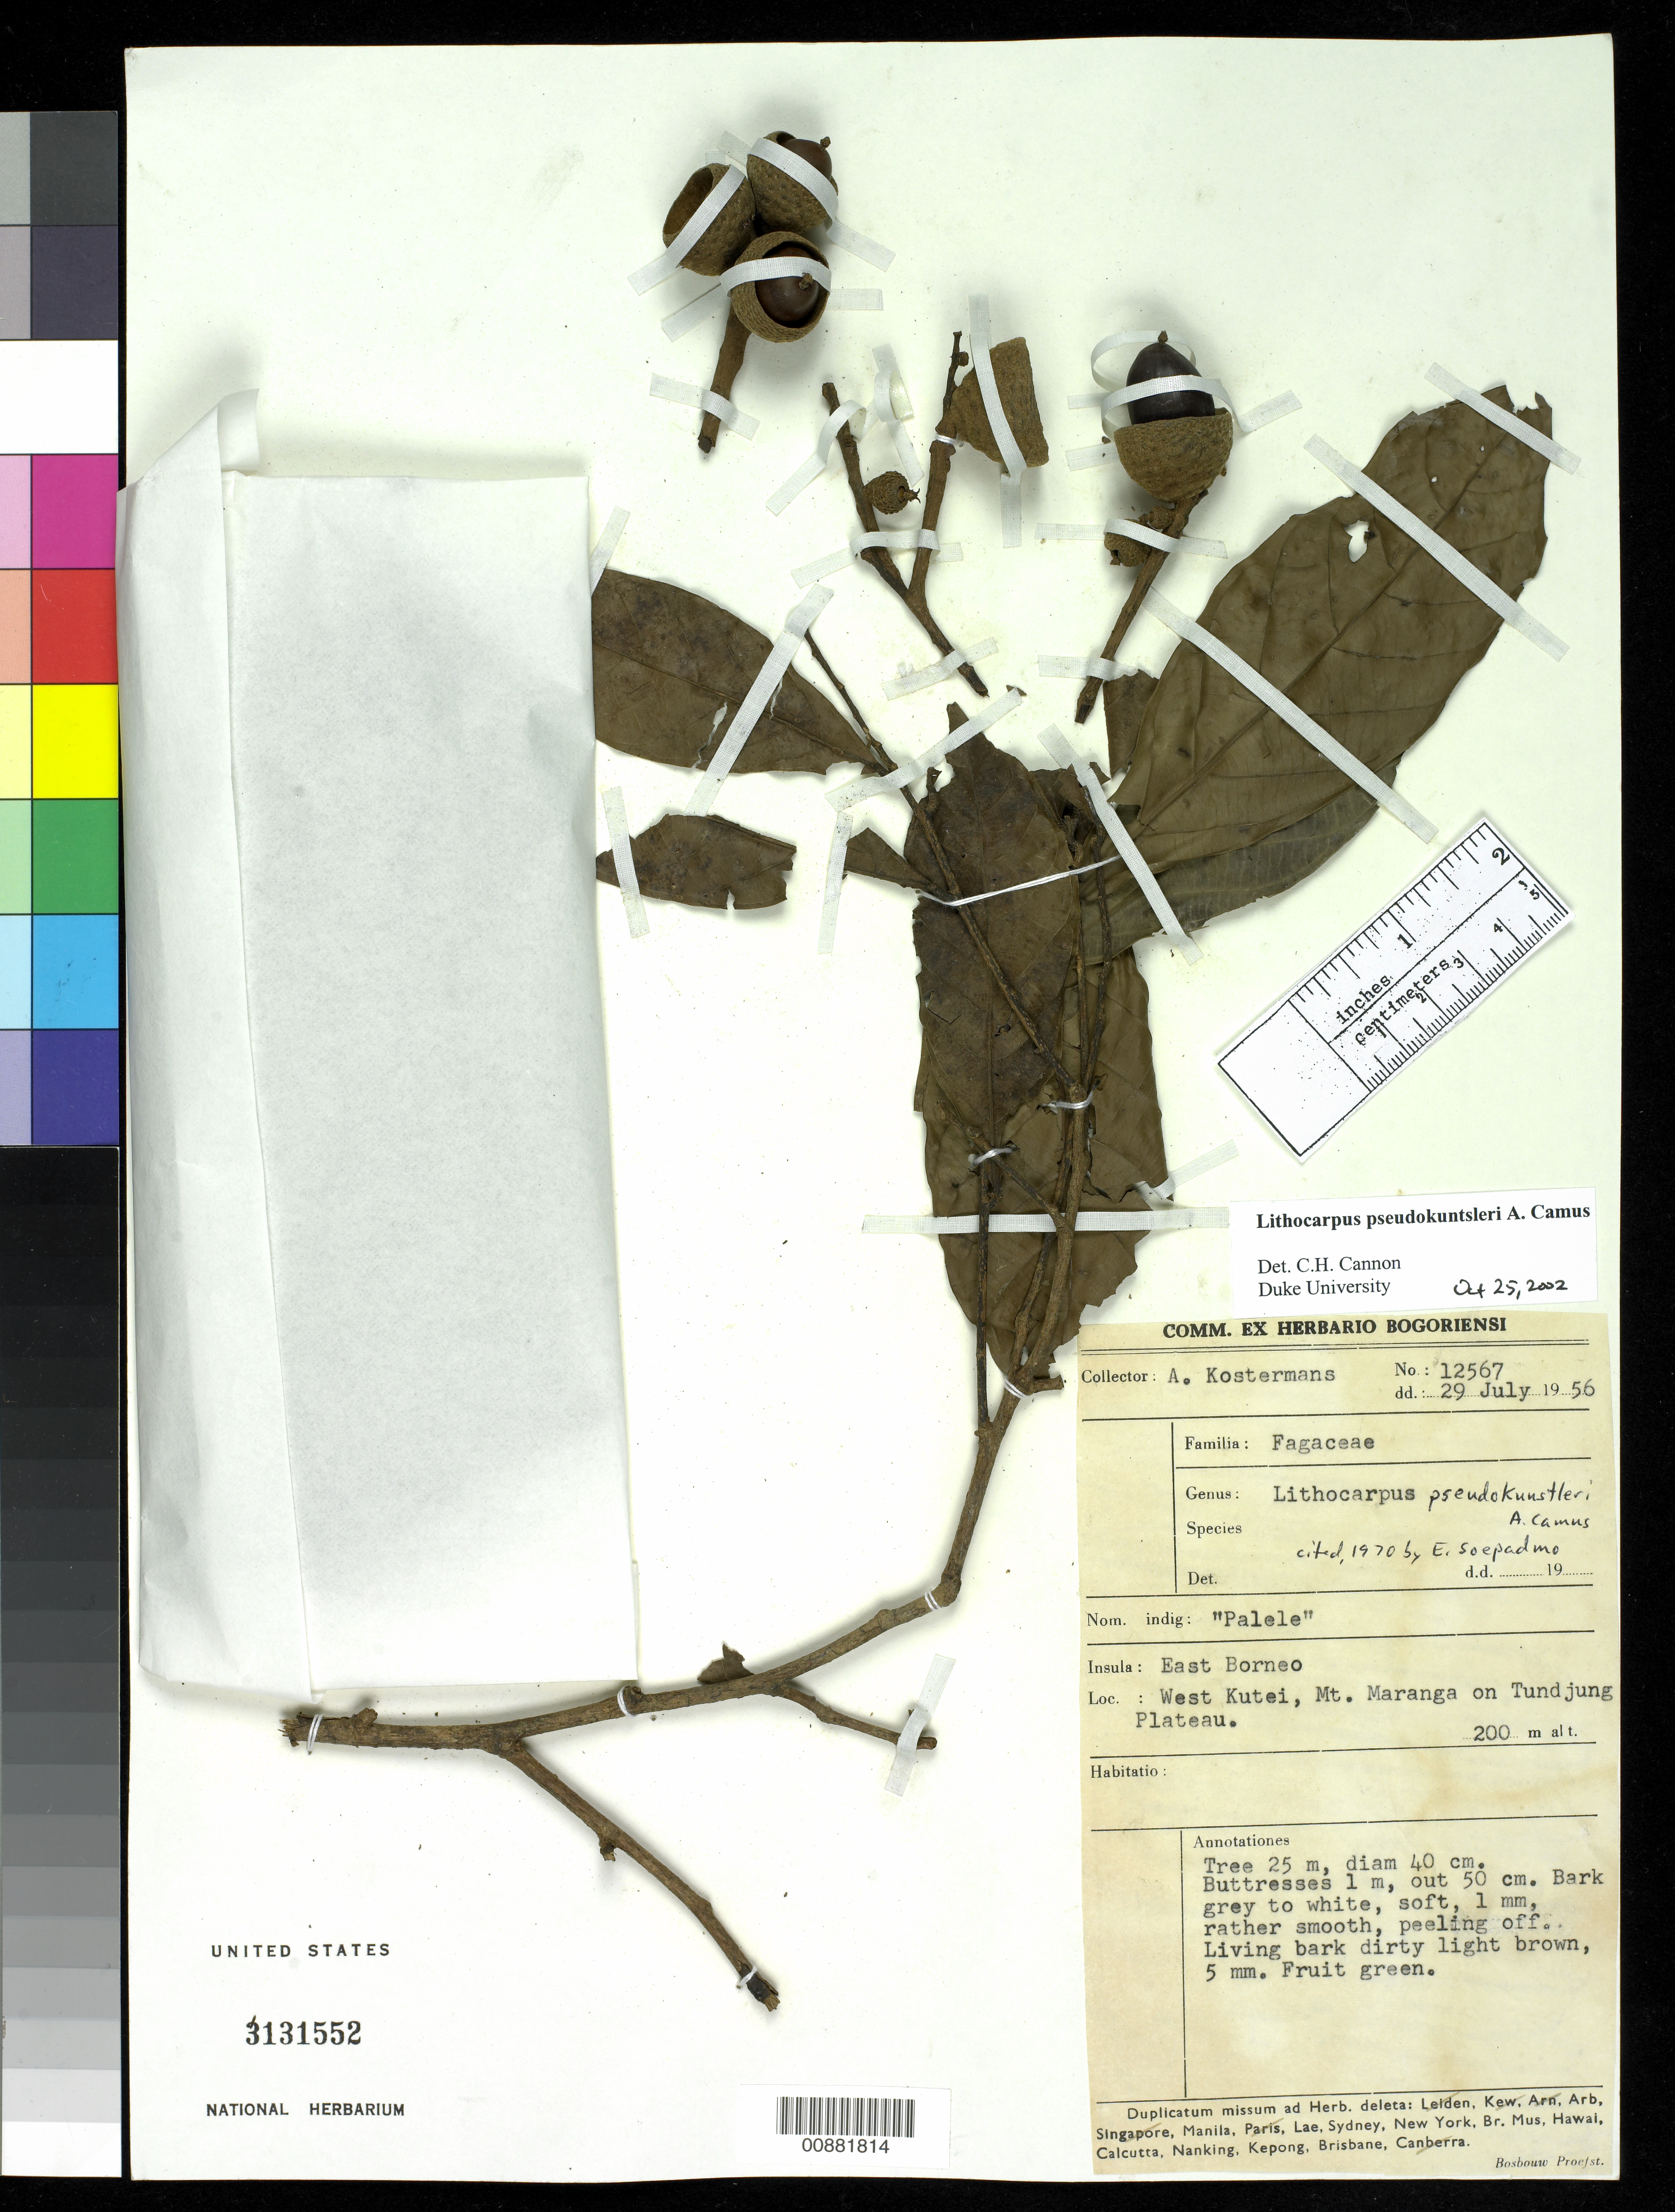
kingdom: Plantae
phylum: Tracheophyta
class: Magnoliopsida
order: Fagales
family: Fagaceae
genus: Lithocarpus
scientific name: Lithocarpus pseudokunstleri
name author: A. Camus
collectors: A. J. G. Kostermans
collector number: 12567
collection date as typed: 29 Jul 1956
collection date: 1956-07-29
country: Indonesia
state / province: Kalimantan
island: Borneo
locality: West Kutei, Mt. Maranga on Tundjung Plateau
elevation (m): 200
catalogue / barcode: US 3131552